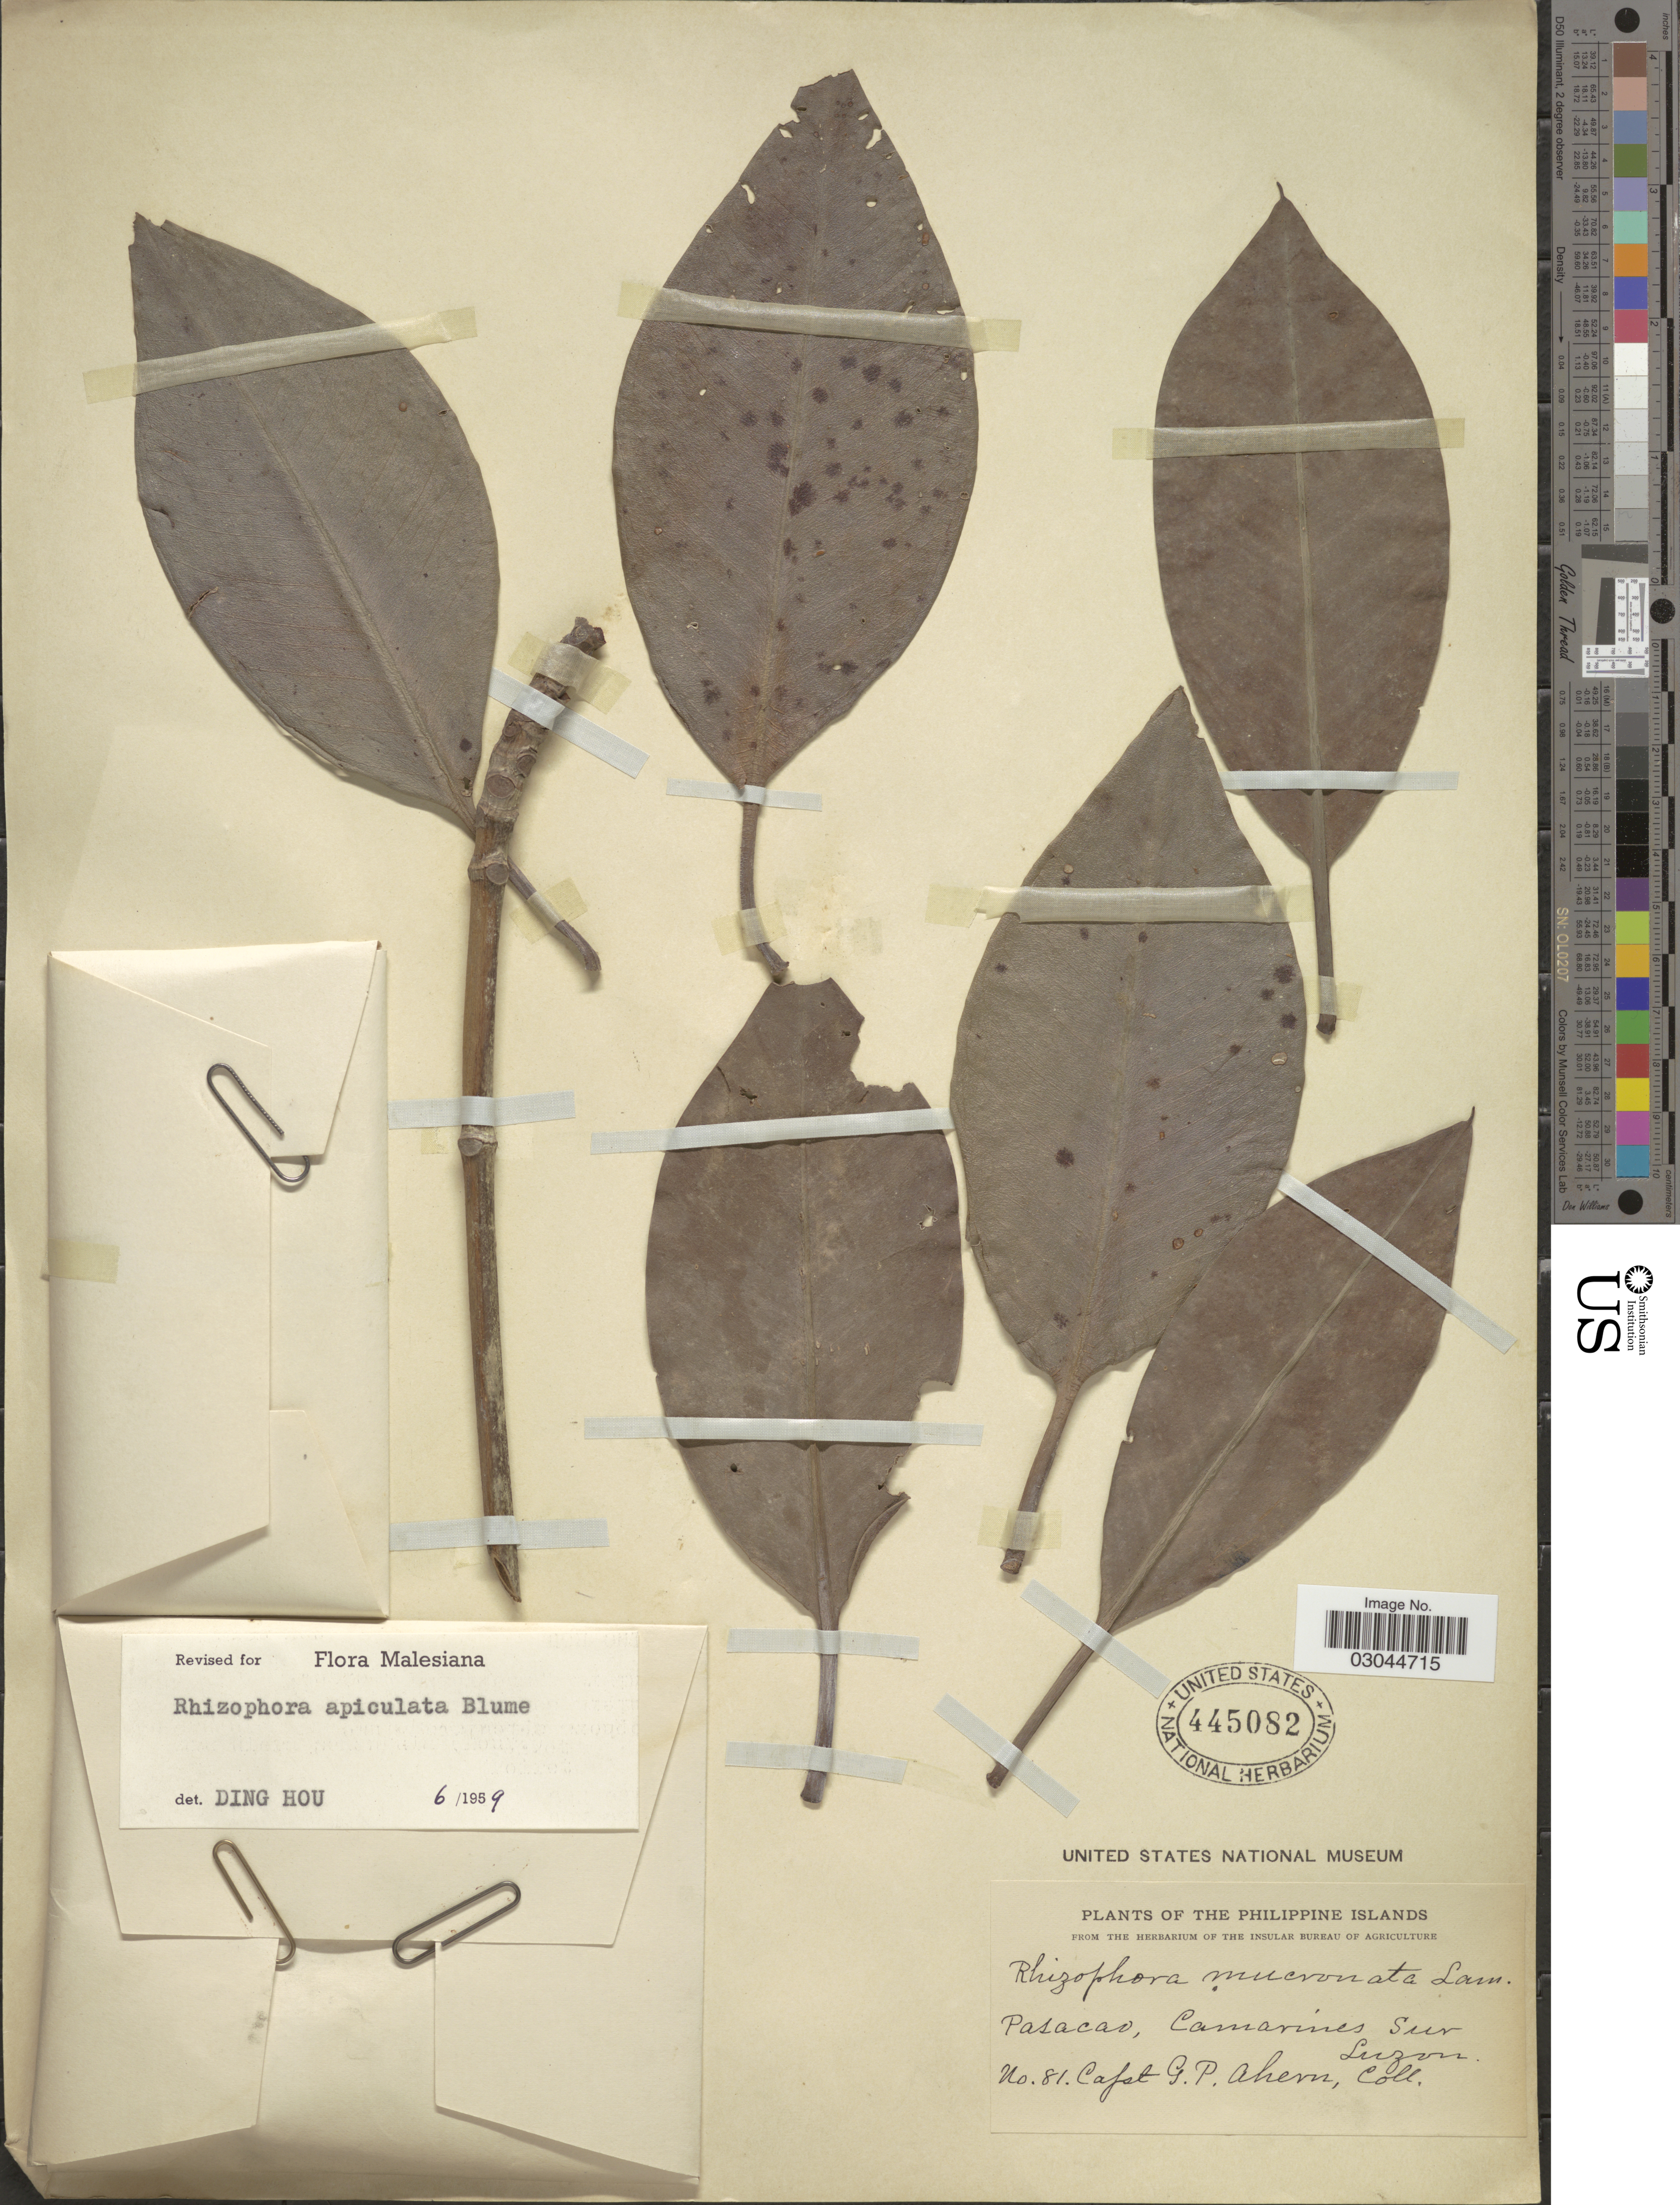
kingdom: Plantae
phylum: Tracheophyta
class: Magnoliopsida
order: Malpighiales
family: Rhizophoraceae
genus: Rhizophora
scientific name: Rhizophora apiculata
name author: Blume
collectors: G. Ahern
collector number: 81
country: Philippines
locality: The Philippine Islands. Pasacao, Camarines Sur, Luzon.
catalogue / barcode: US 445082